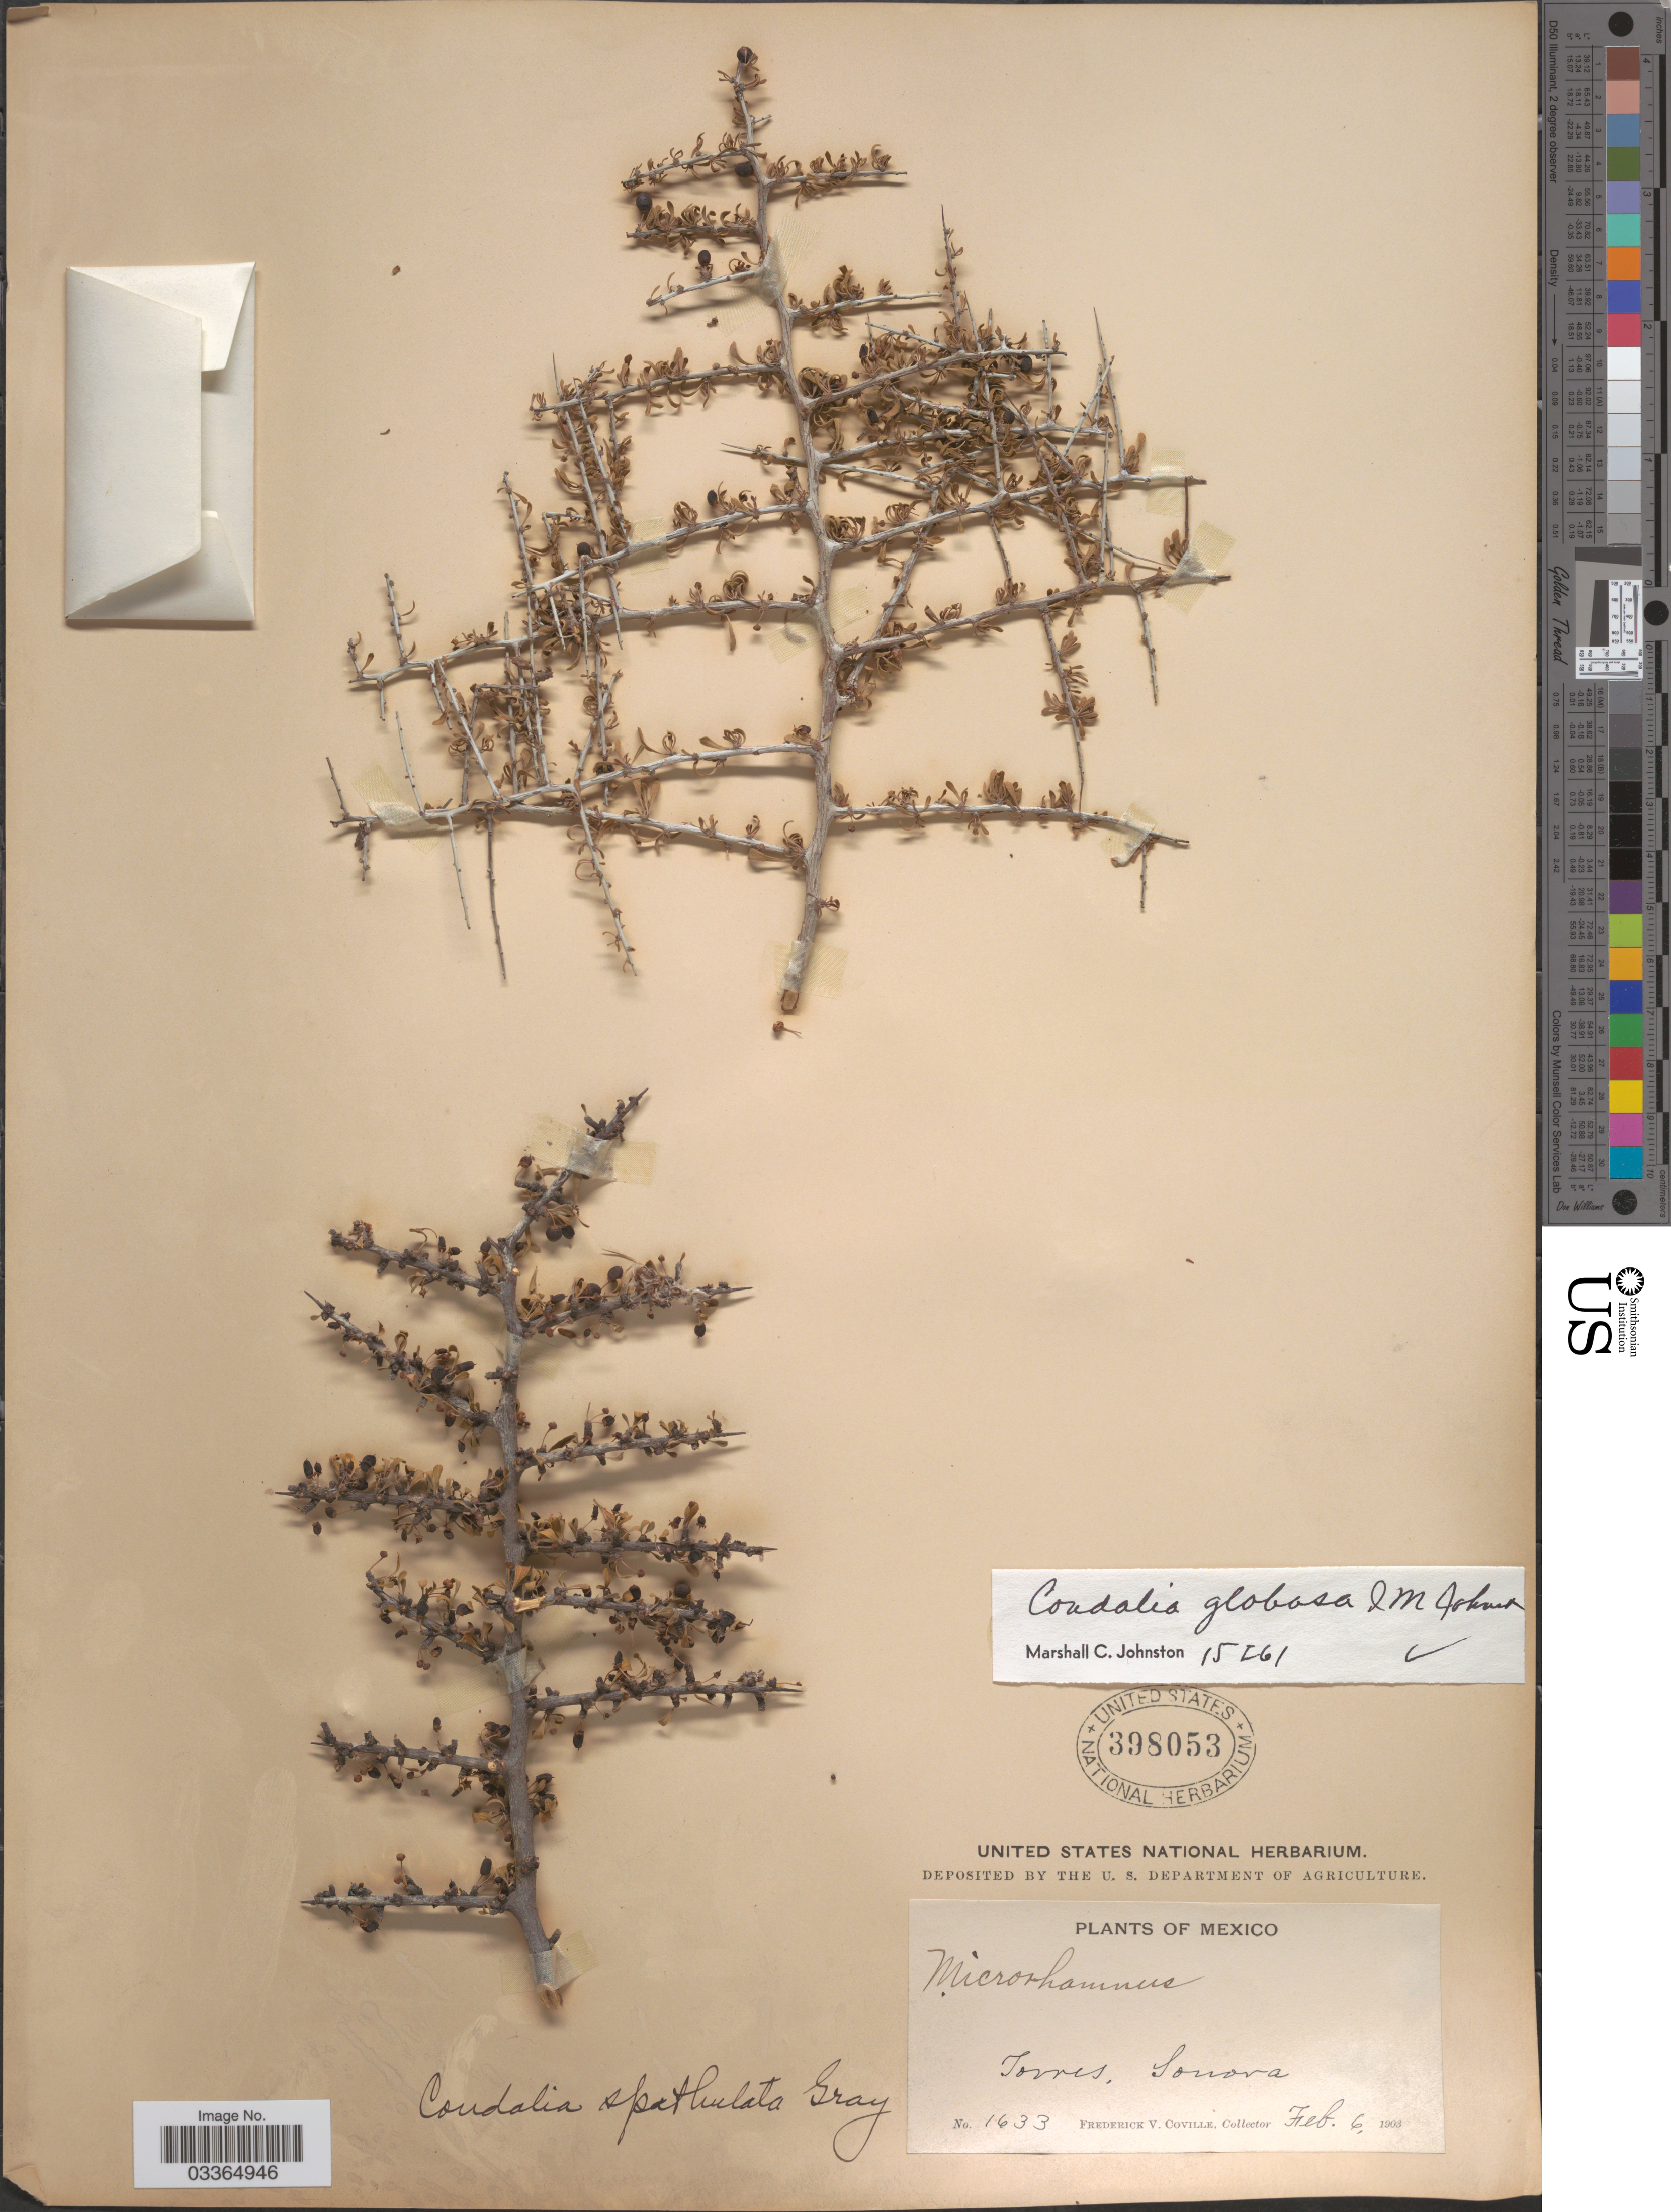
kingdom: Plantae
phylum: Tracheophyta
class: Magnoliopsida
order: Rosales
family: Rhamnaceae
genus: Condalia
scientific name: Condalia globosa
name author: I.M. Johnst.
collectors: F. V. Coville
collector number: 1633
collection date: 1903-02-06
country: Mexico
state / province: Sonora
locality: Torres.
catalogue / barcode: US 398053